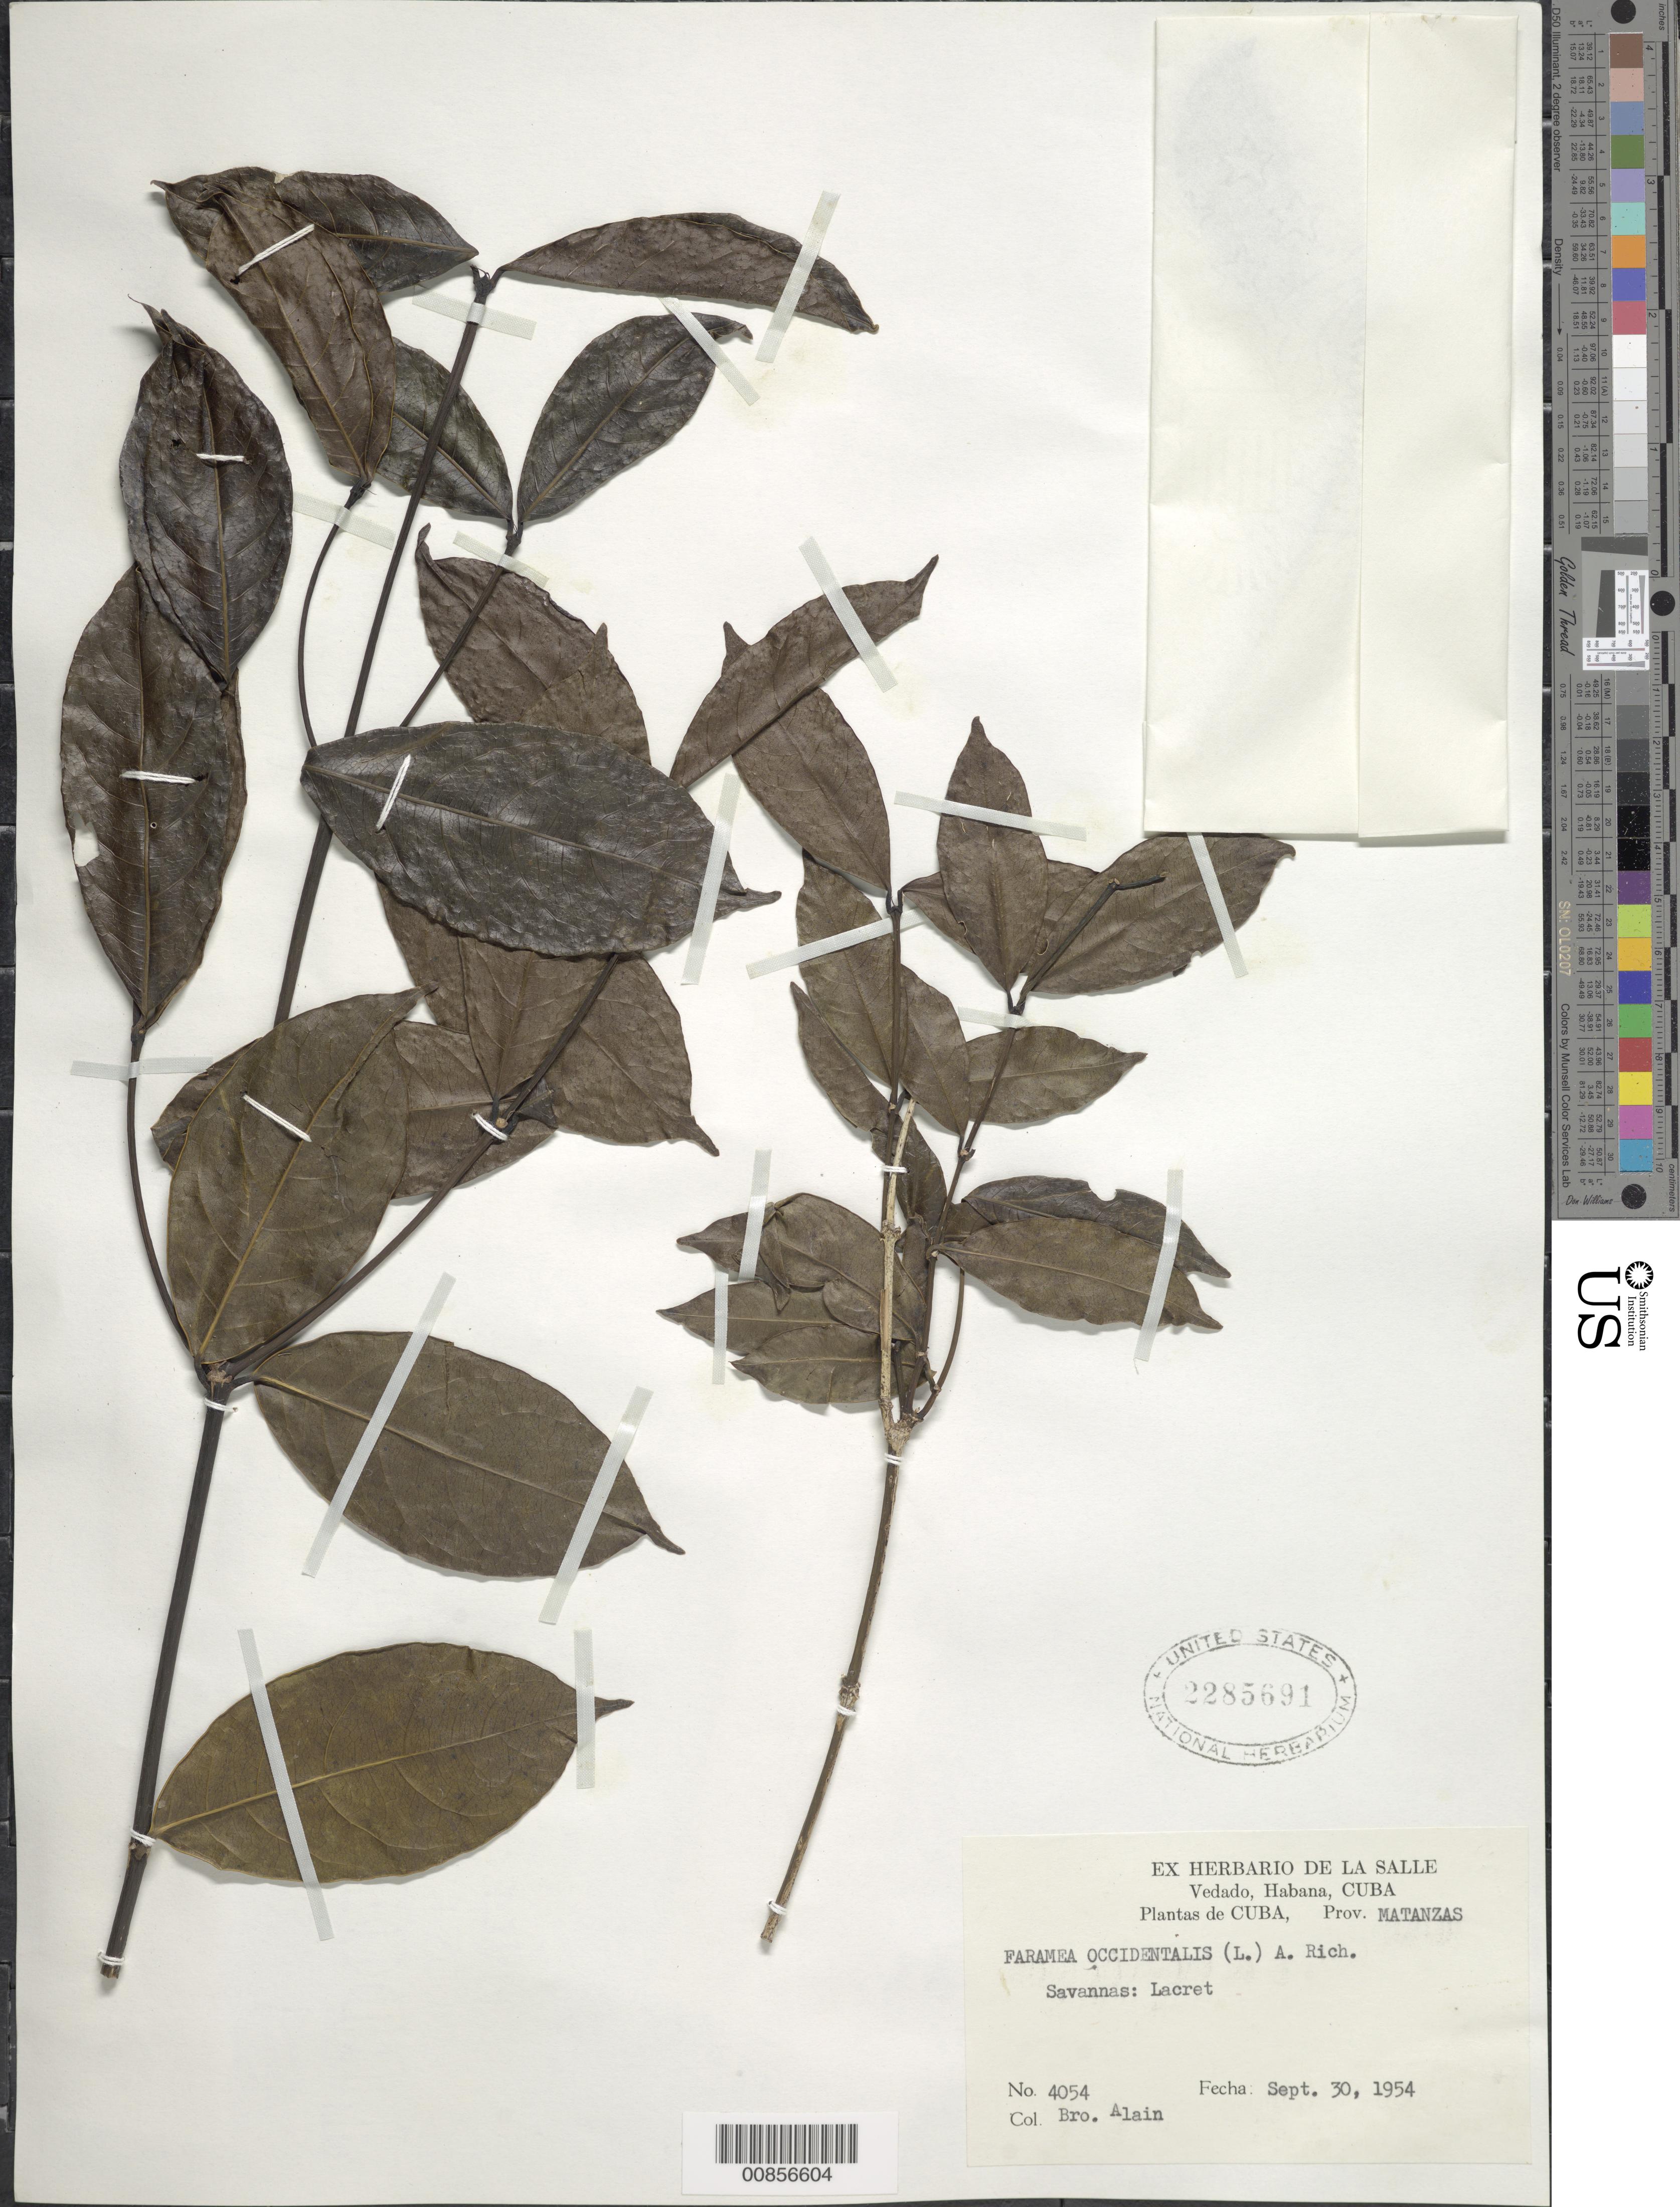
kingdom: Plantae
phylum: Tracheophyta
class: Magnoliopsida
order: Gentianales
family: Rubiaceae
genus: Faramea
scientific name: Faramea occidentalis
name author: (L.) A. Rich.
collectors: A. H. Liogier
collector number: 4054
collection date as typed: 30 Sep 1954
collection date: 1954-09-30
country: Cuba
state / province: Matanzas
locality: Lacret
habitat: Savannas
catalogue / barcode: US 2285691